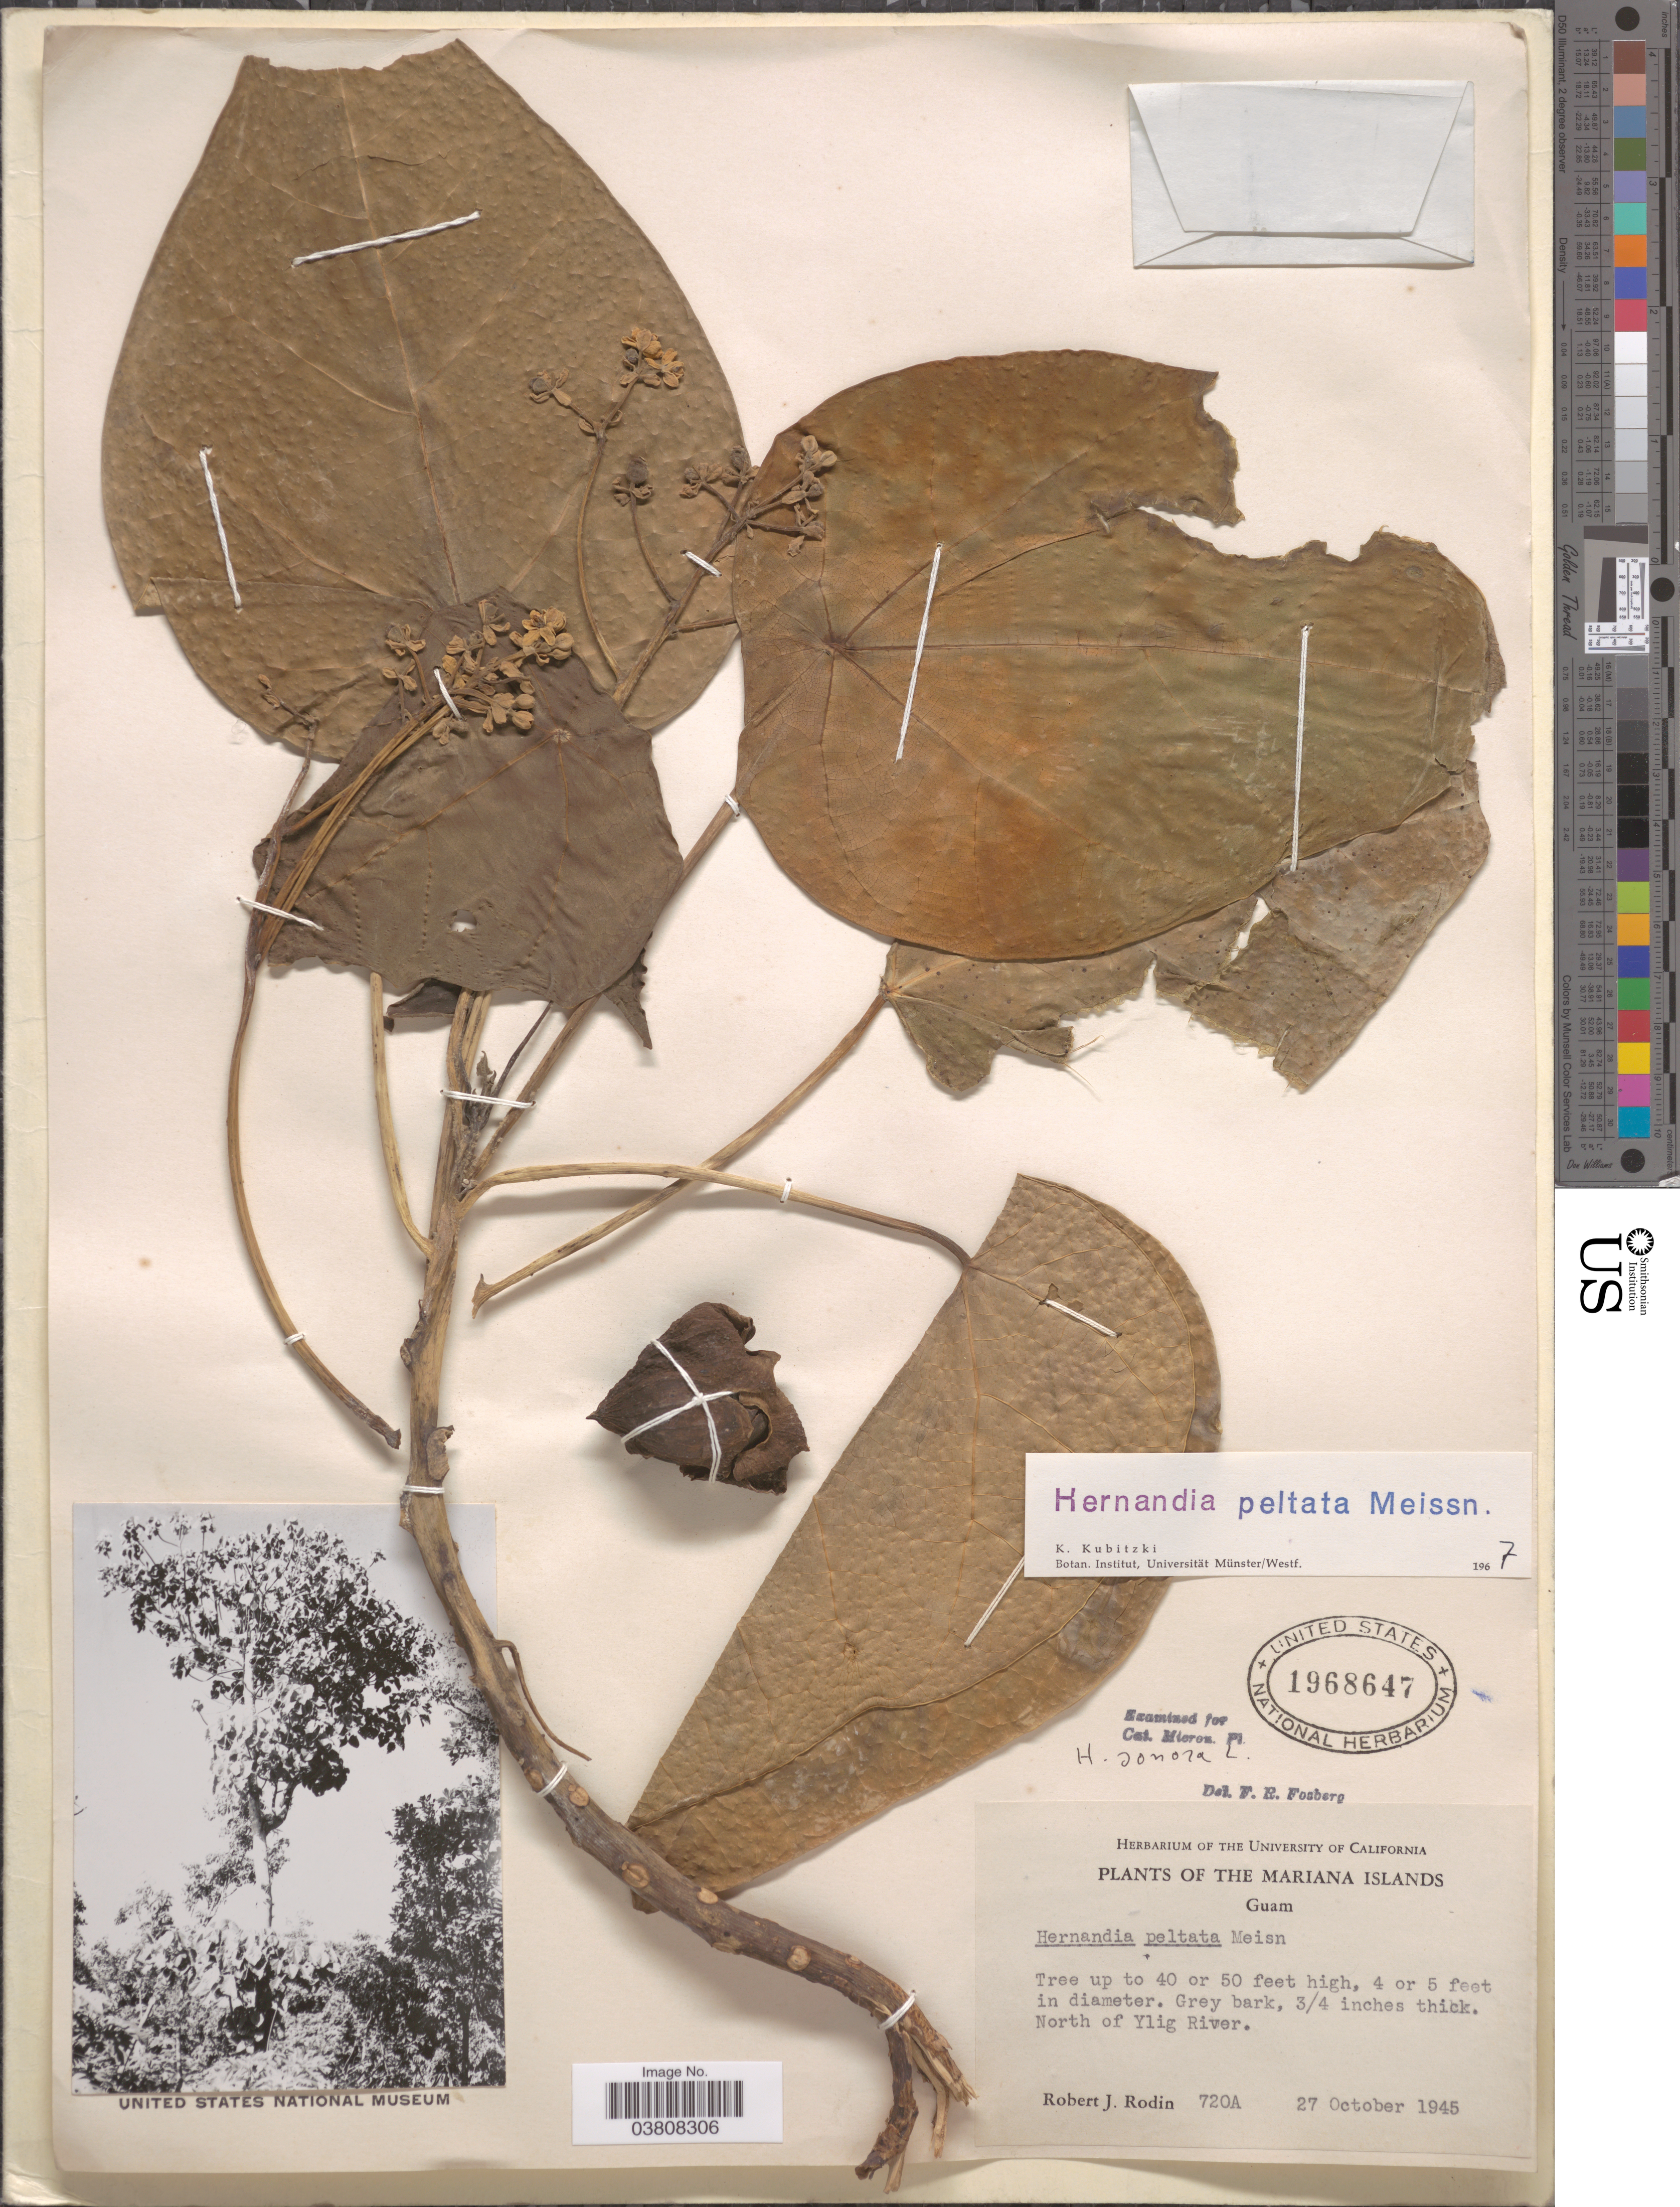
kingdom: Plantae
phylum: Tracheophyta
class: Magnoliopsida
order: Laurales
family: Hernandiaceae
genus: Hernandia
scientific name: Hernandia nymphaeifolia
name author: (C. Presl) Kubitzki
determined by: Strong, Mark T., (BOT), Smithsonian Institution - National Museum of Natural History (UNITED STATES)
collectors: R. J. Rodin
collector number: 720A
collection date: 1945-10-27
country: Guam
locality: The Mariana Islands. North of Ylig River.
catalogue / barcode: US 1968647